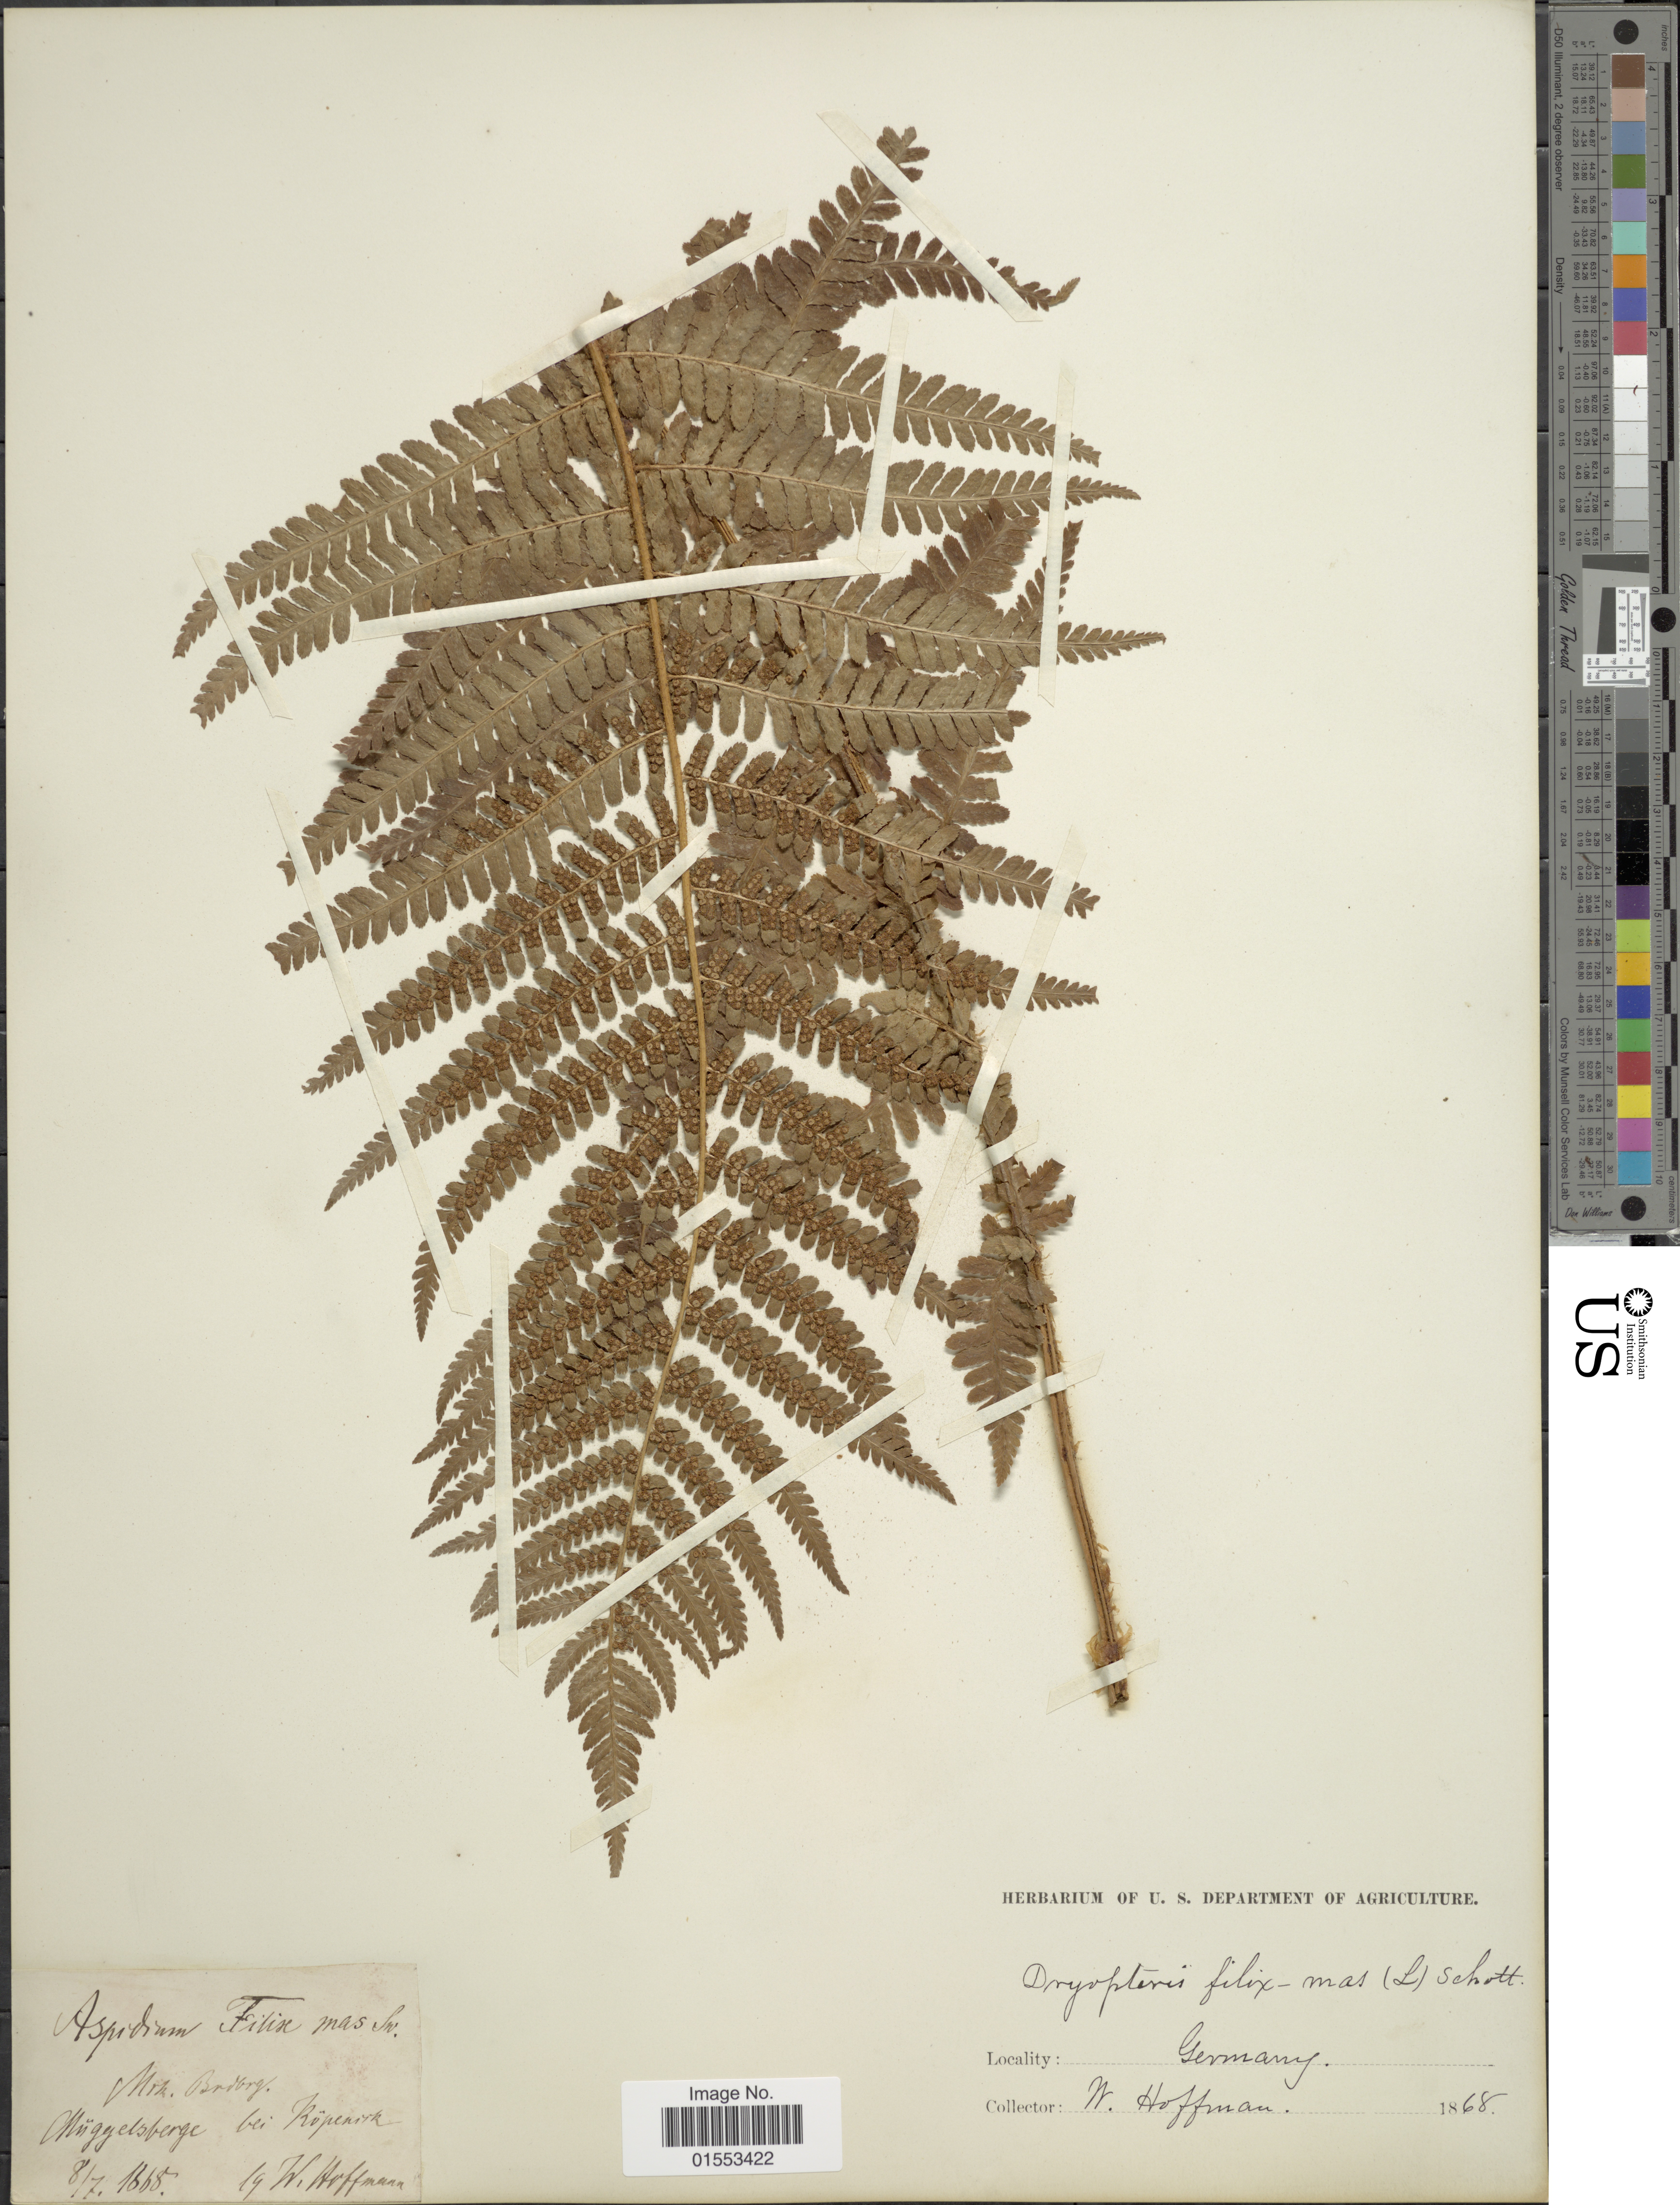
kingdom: Plantae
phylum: Tracheophyta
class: Polypodiopsida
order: Polypodiales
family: Dryopteridaceae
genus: Dryopteris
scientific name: Dryopteris filix-mas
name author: (L.) Schott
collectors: W. Hoffman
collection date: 1868-07-08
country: Germany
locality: Mrk,Br [illegible text]g, Muggelsberge beo Kopenick. [interpreted]